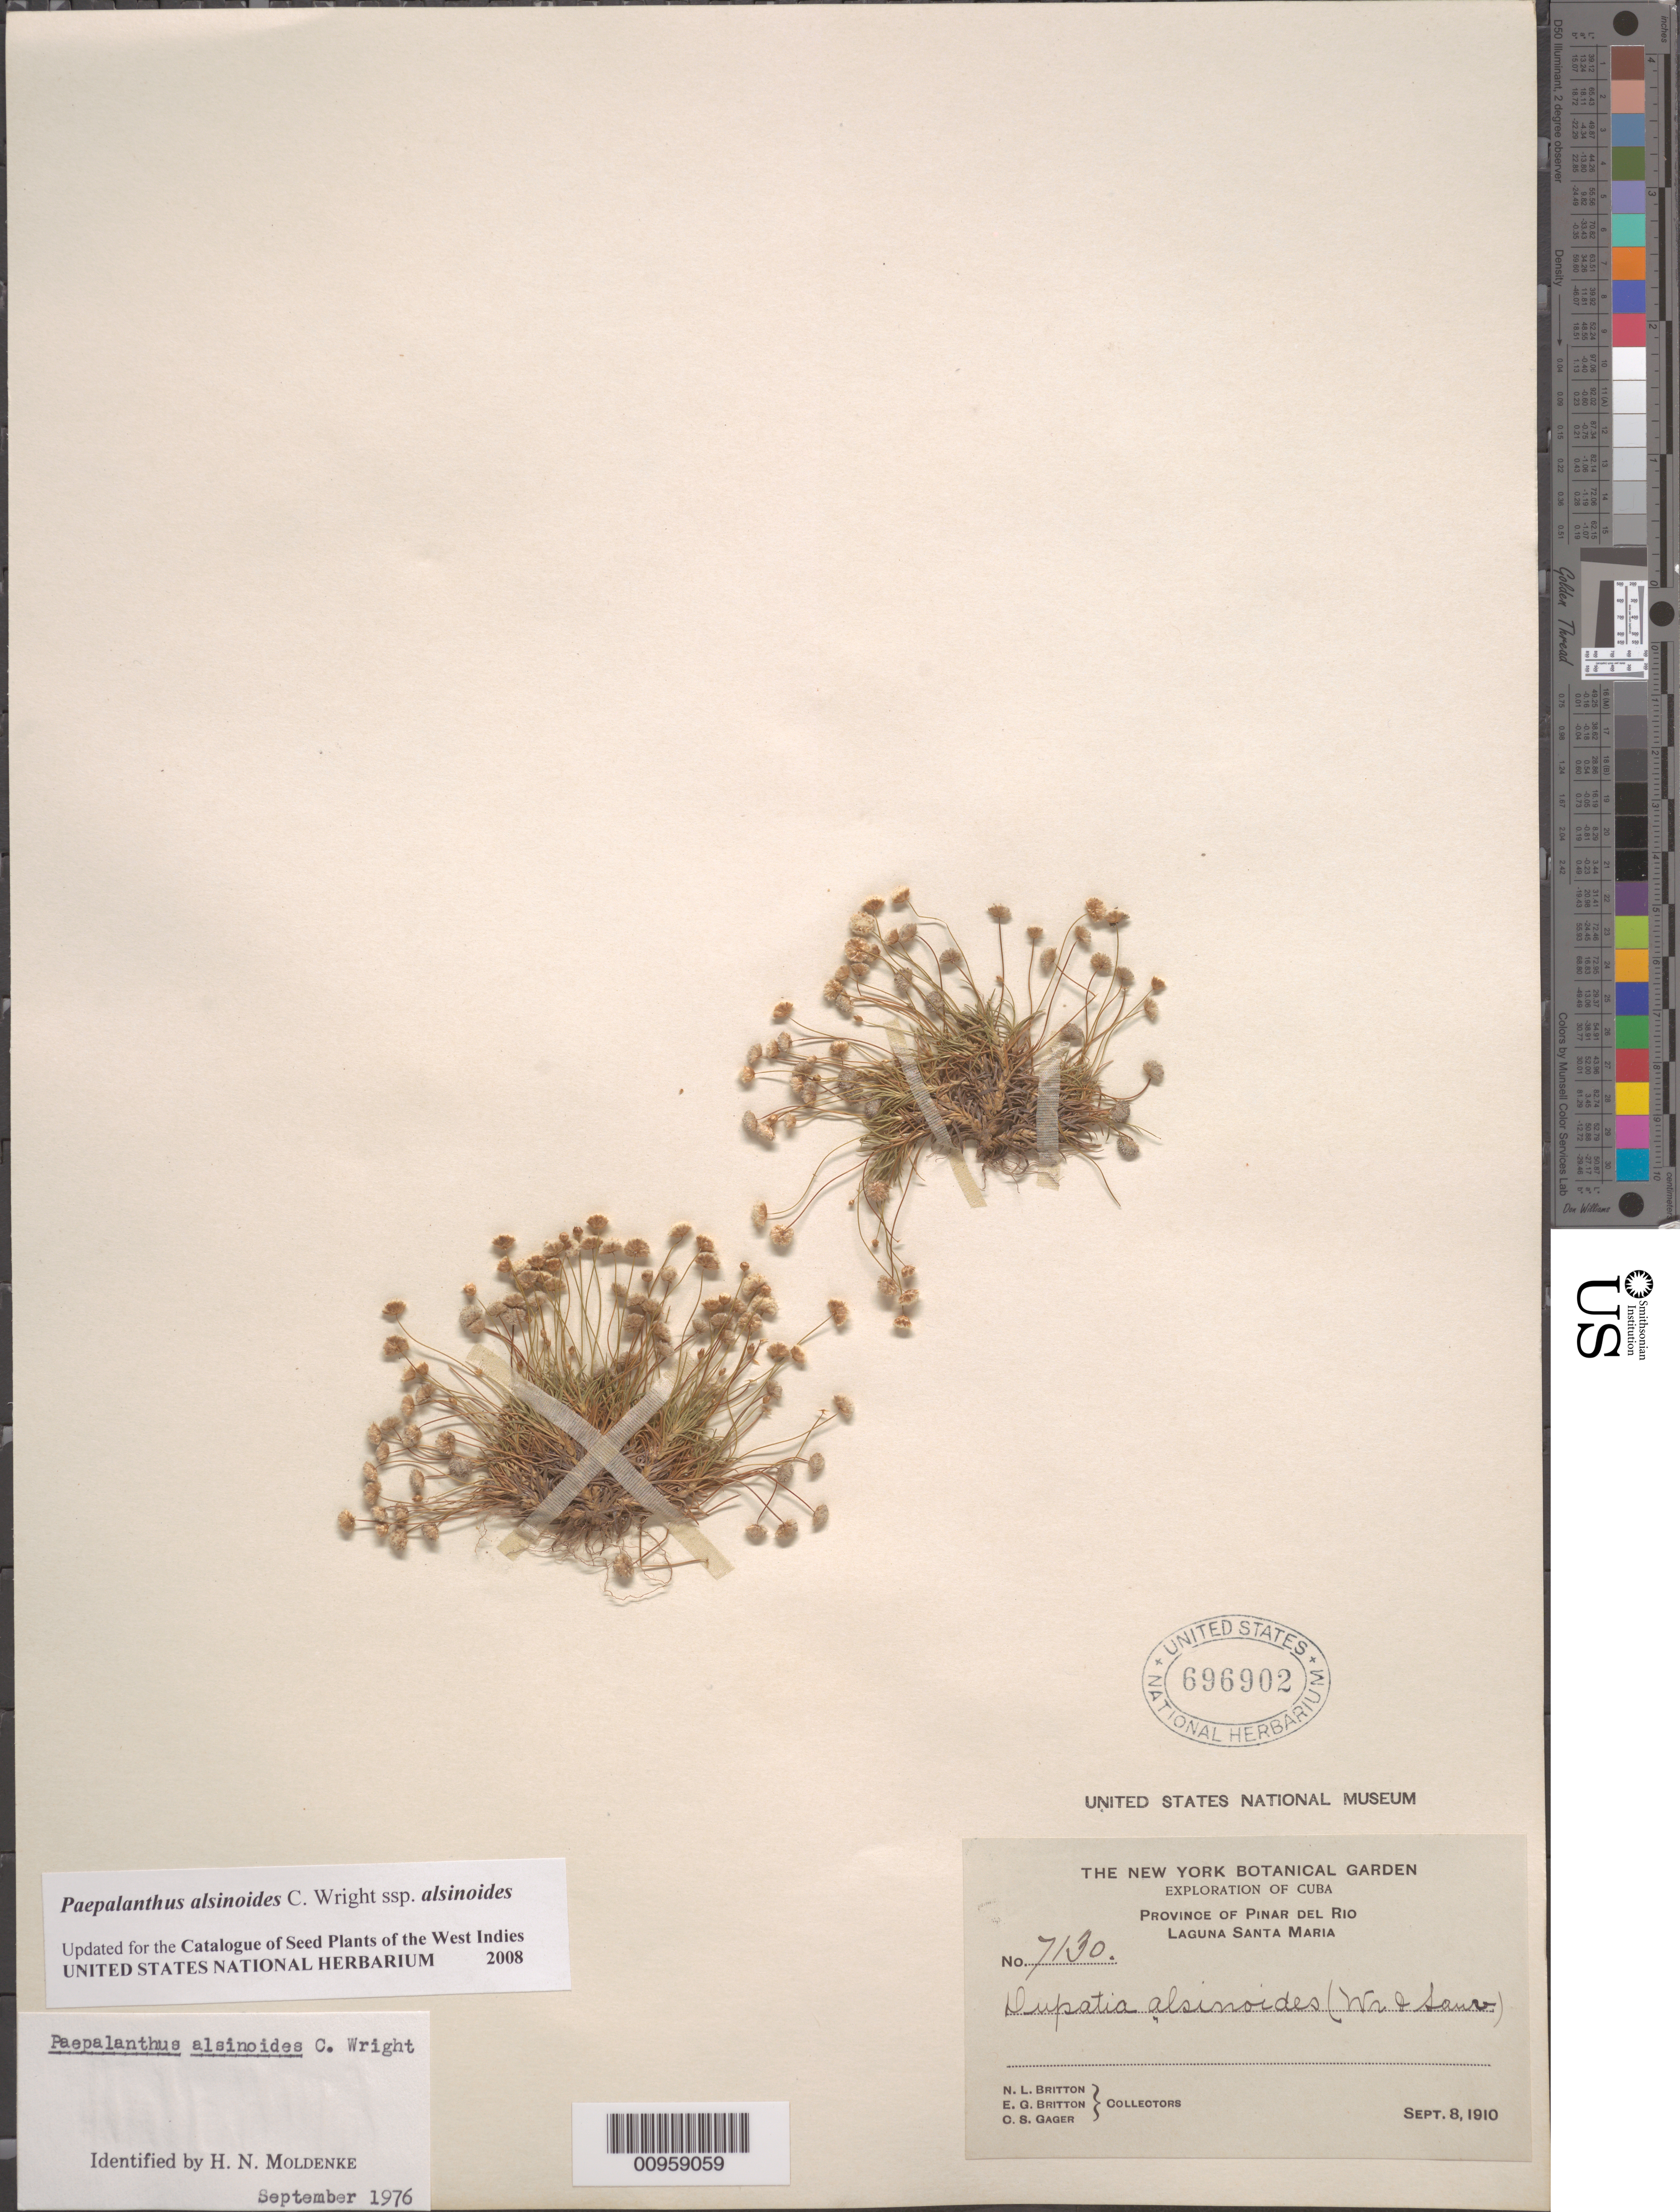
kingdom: Plantae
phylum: Tracheophyta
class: Liliopsida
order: Poales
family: Eriocaulaceae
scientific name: Giuliettia alsinoides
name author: (Wright) Andrino & Sano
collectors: N. Britton, E. G. Britton & C. Gager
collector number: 7130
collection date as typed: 08 Sep 1910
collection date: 1910-09-08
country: Cuba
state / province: Pinar del Rio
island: Cuba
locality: Laguna Santa Maria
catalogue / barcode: US 696902